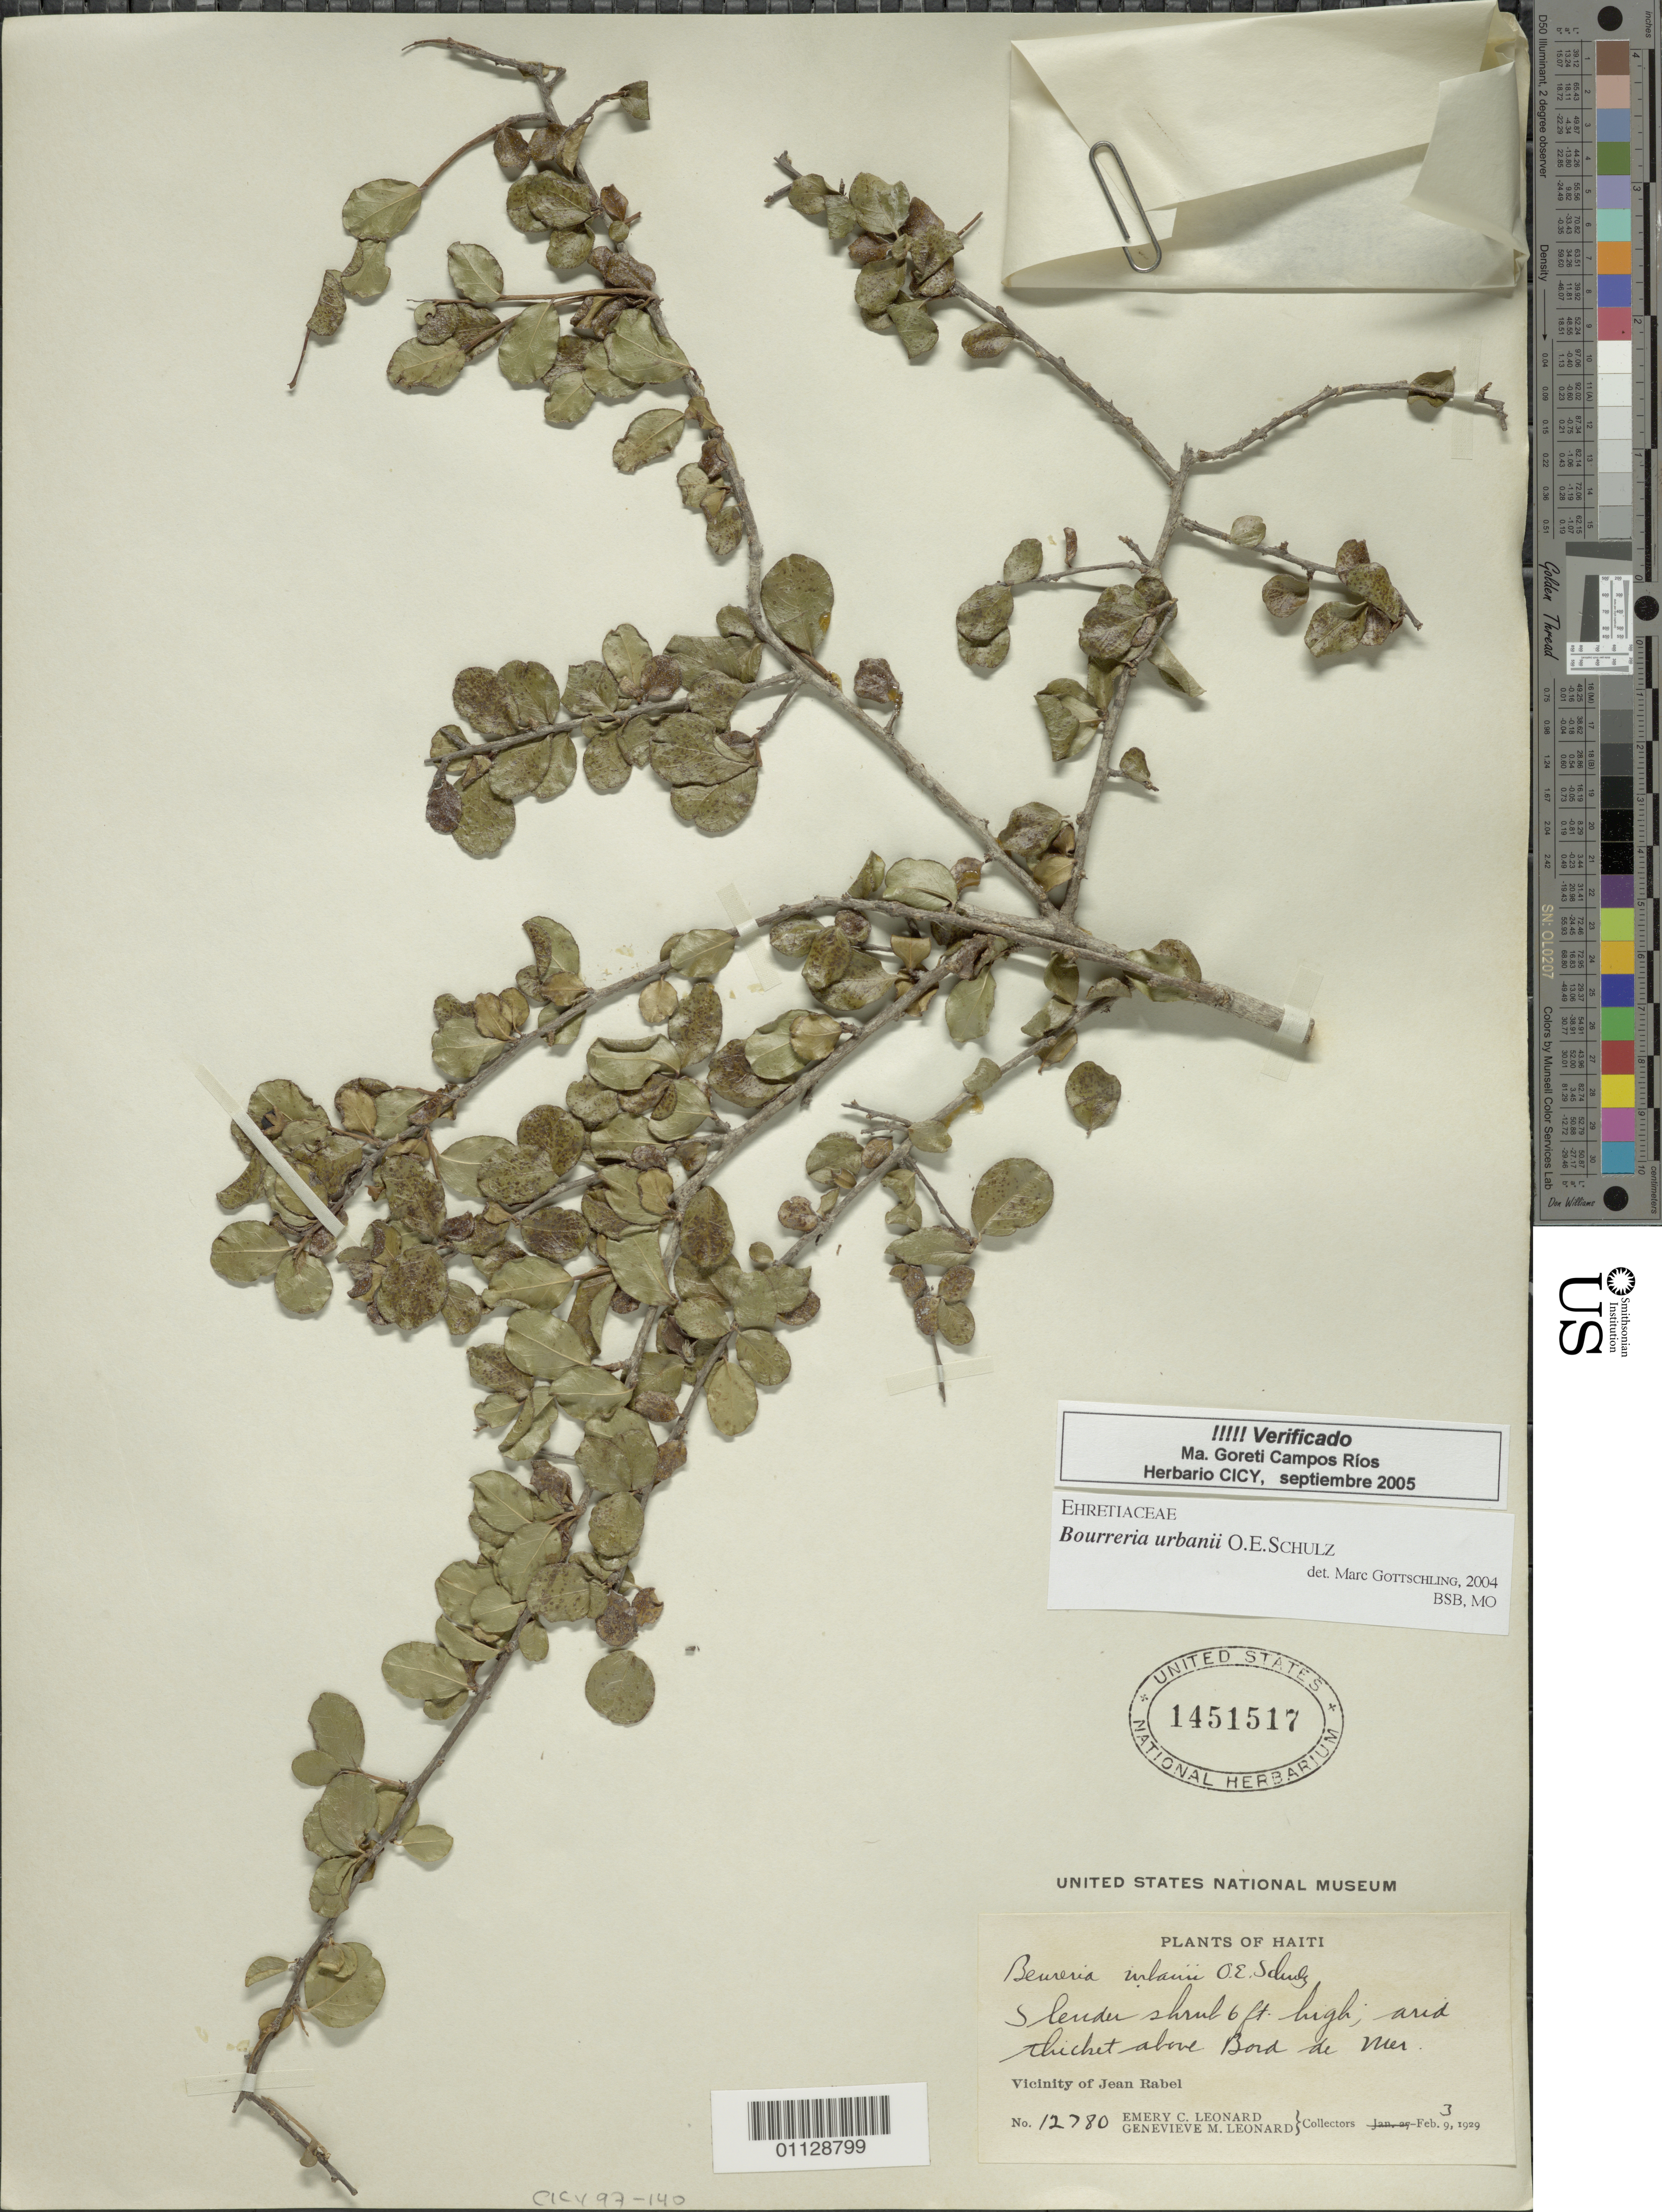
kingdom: Plantae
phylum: Tracheophyta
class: Magnoliopsida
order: Boraginales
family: Ehretiaceae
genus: Bourreria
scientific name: Bourreria urbanii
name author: O.E. Schulz in Urb.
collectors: E. C. Leonard & G. M. Leonard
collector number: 12017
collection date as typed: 15 Jan 1929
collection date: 1929-01-15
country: Haiti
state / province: Nord-Óuest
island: Hispaniola I.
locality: Thickets on coastal plateau west of Cabaret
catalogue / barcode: US 1451517